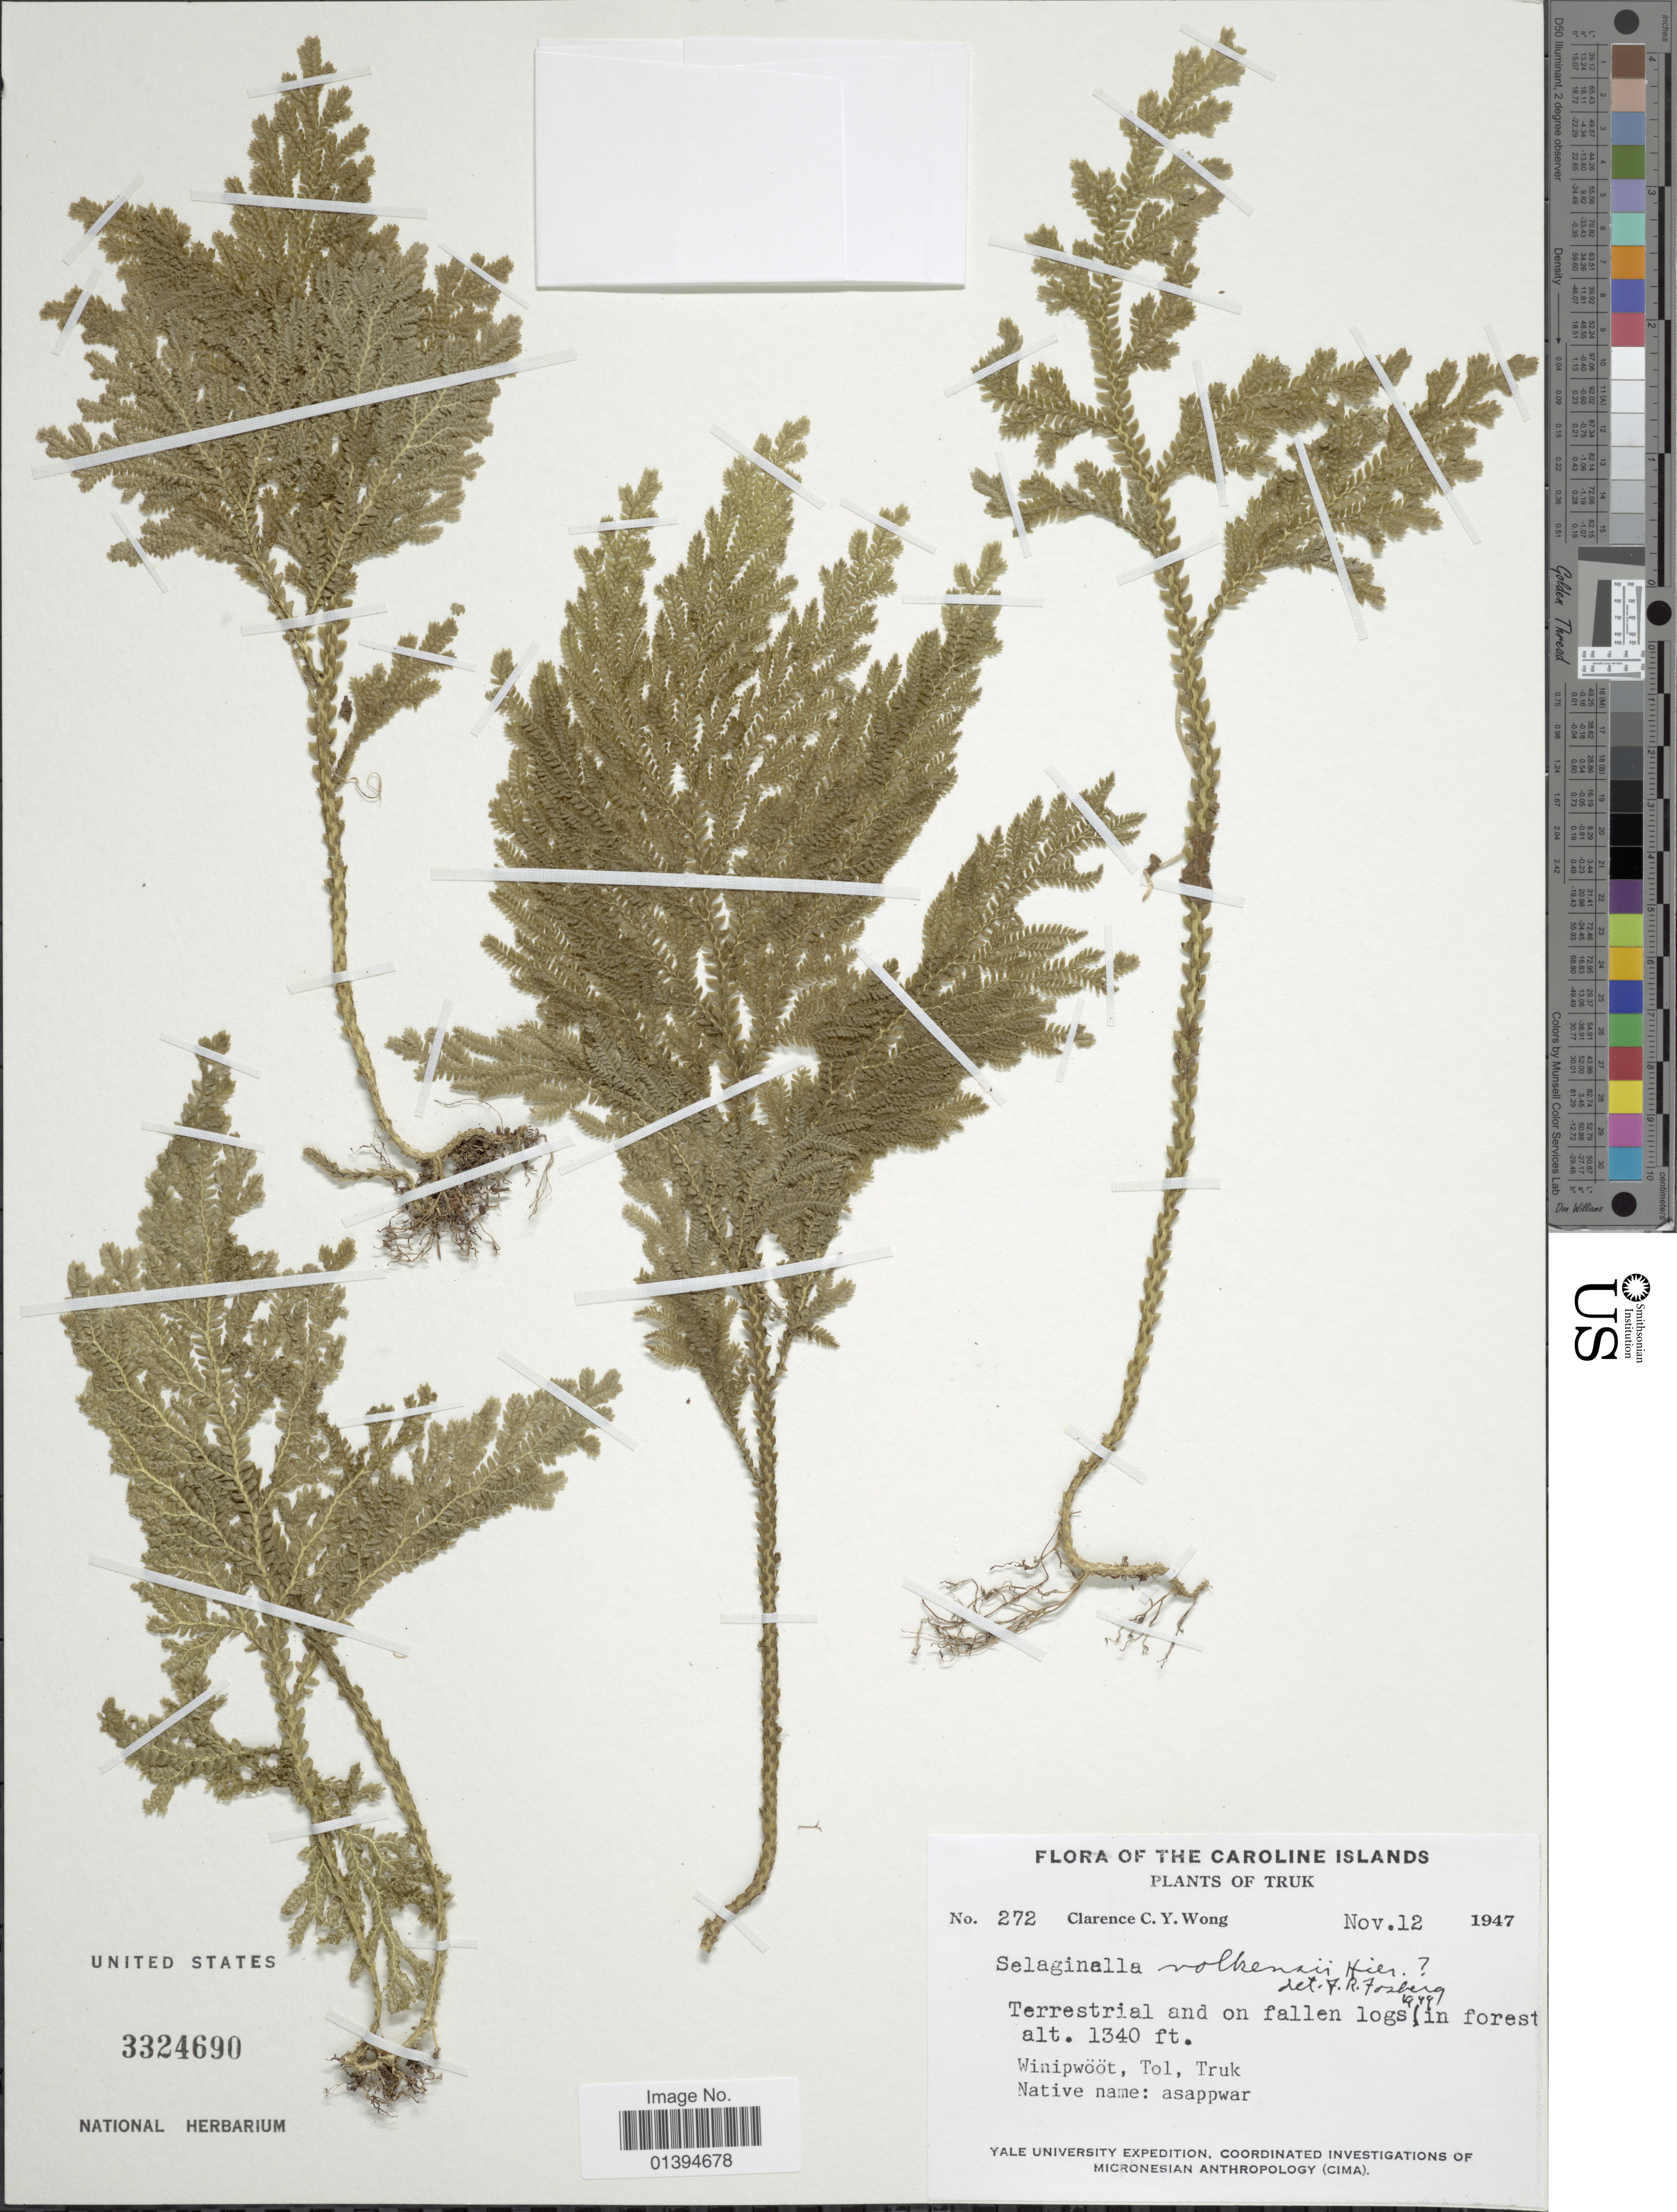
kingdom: Plantae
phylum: Tracheophyta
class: Lycopodiopsida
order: Selaginellales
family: Selaginellaceae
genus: Selaginella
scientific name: Selaginella volkensii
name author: Hieron.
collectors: C. Wong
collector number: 272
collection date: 1947-11-12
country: Micronesia, Federated States of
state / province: Truk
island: Tol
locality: Winipwööt, Tol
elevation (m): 408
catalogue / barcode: US 3324690